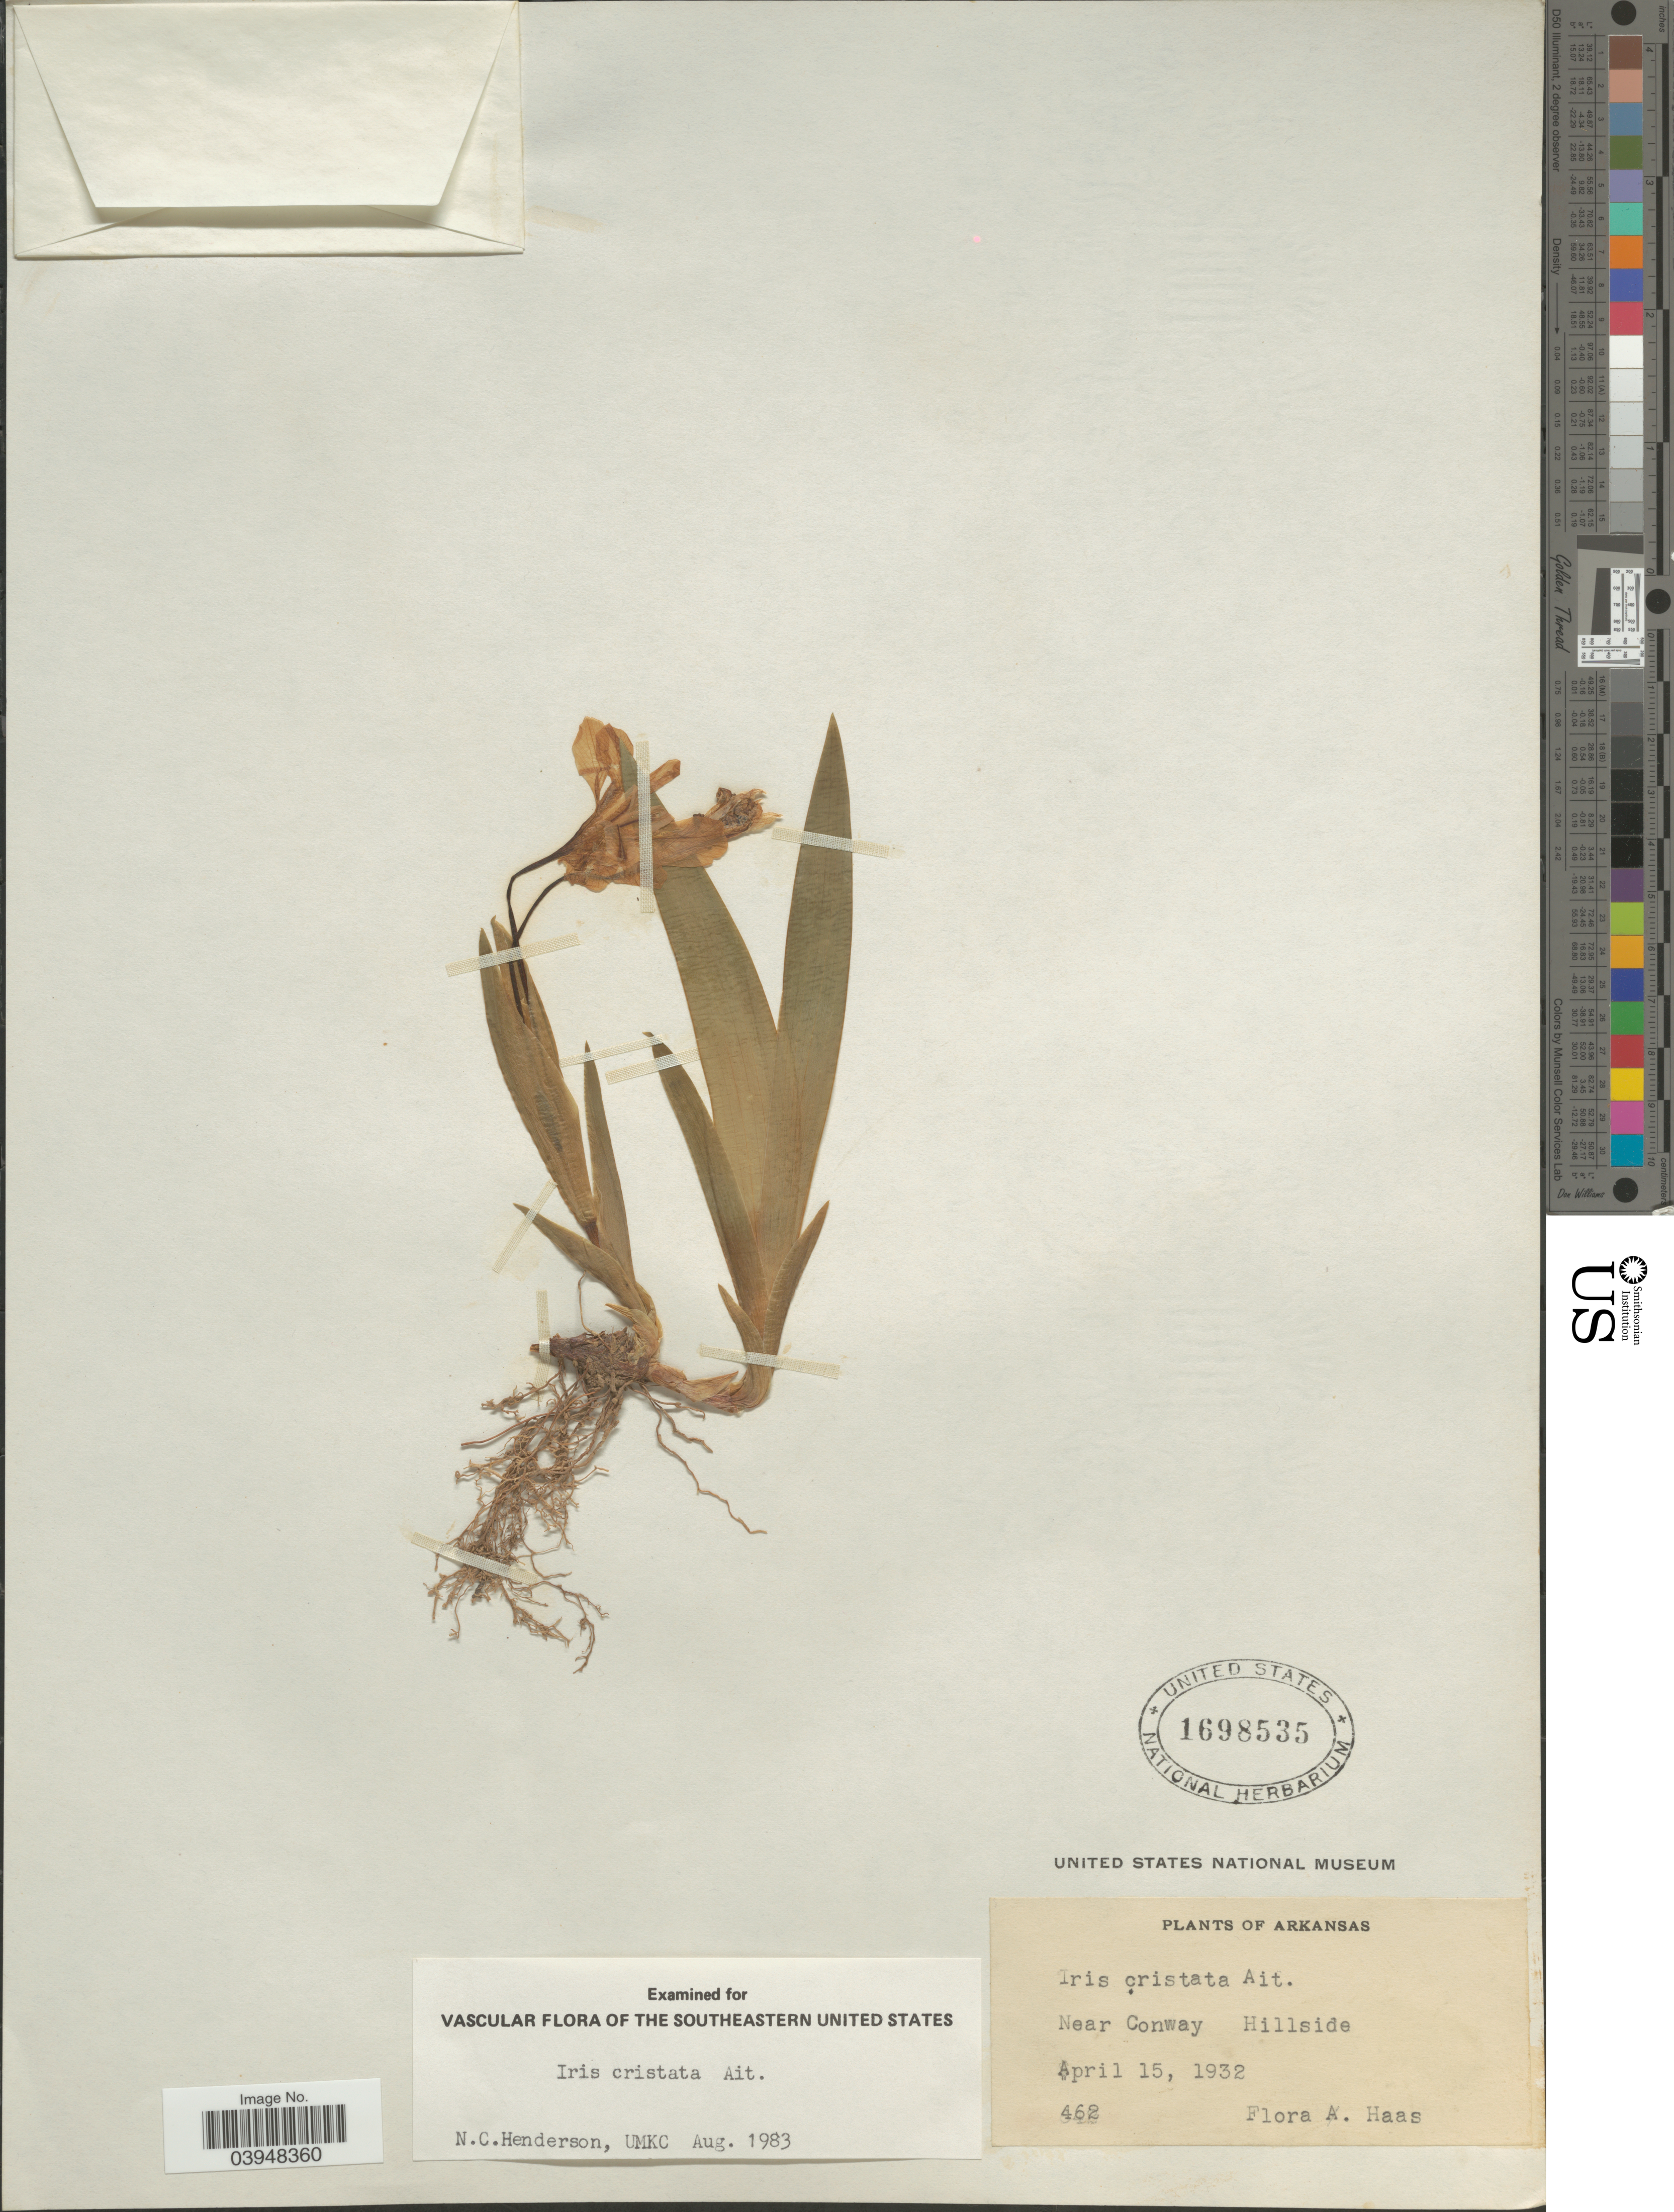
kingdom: Plantae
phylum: Tracheophyta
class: Liliopsida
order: Asparagales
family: Iridaceae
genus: Iris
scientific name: Iris cristata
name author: Aiton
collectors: F. A. Haas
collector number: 462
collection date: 1932-04-15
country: United States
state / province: Arkansas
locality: Near Conway. Hillside.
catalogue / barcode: US 1698535